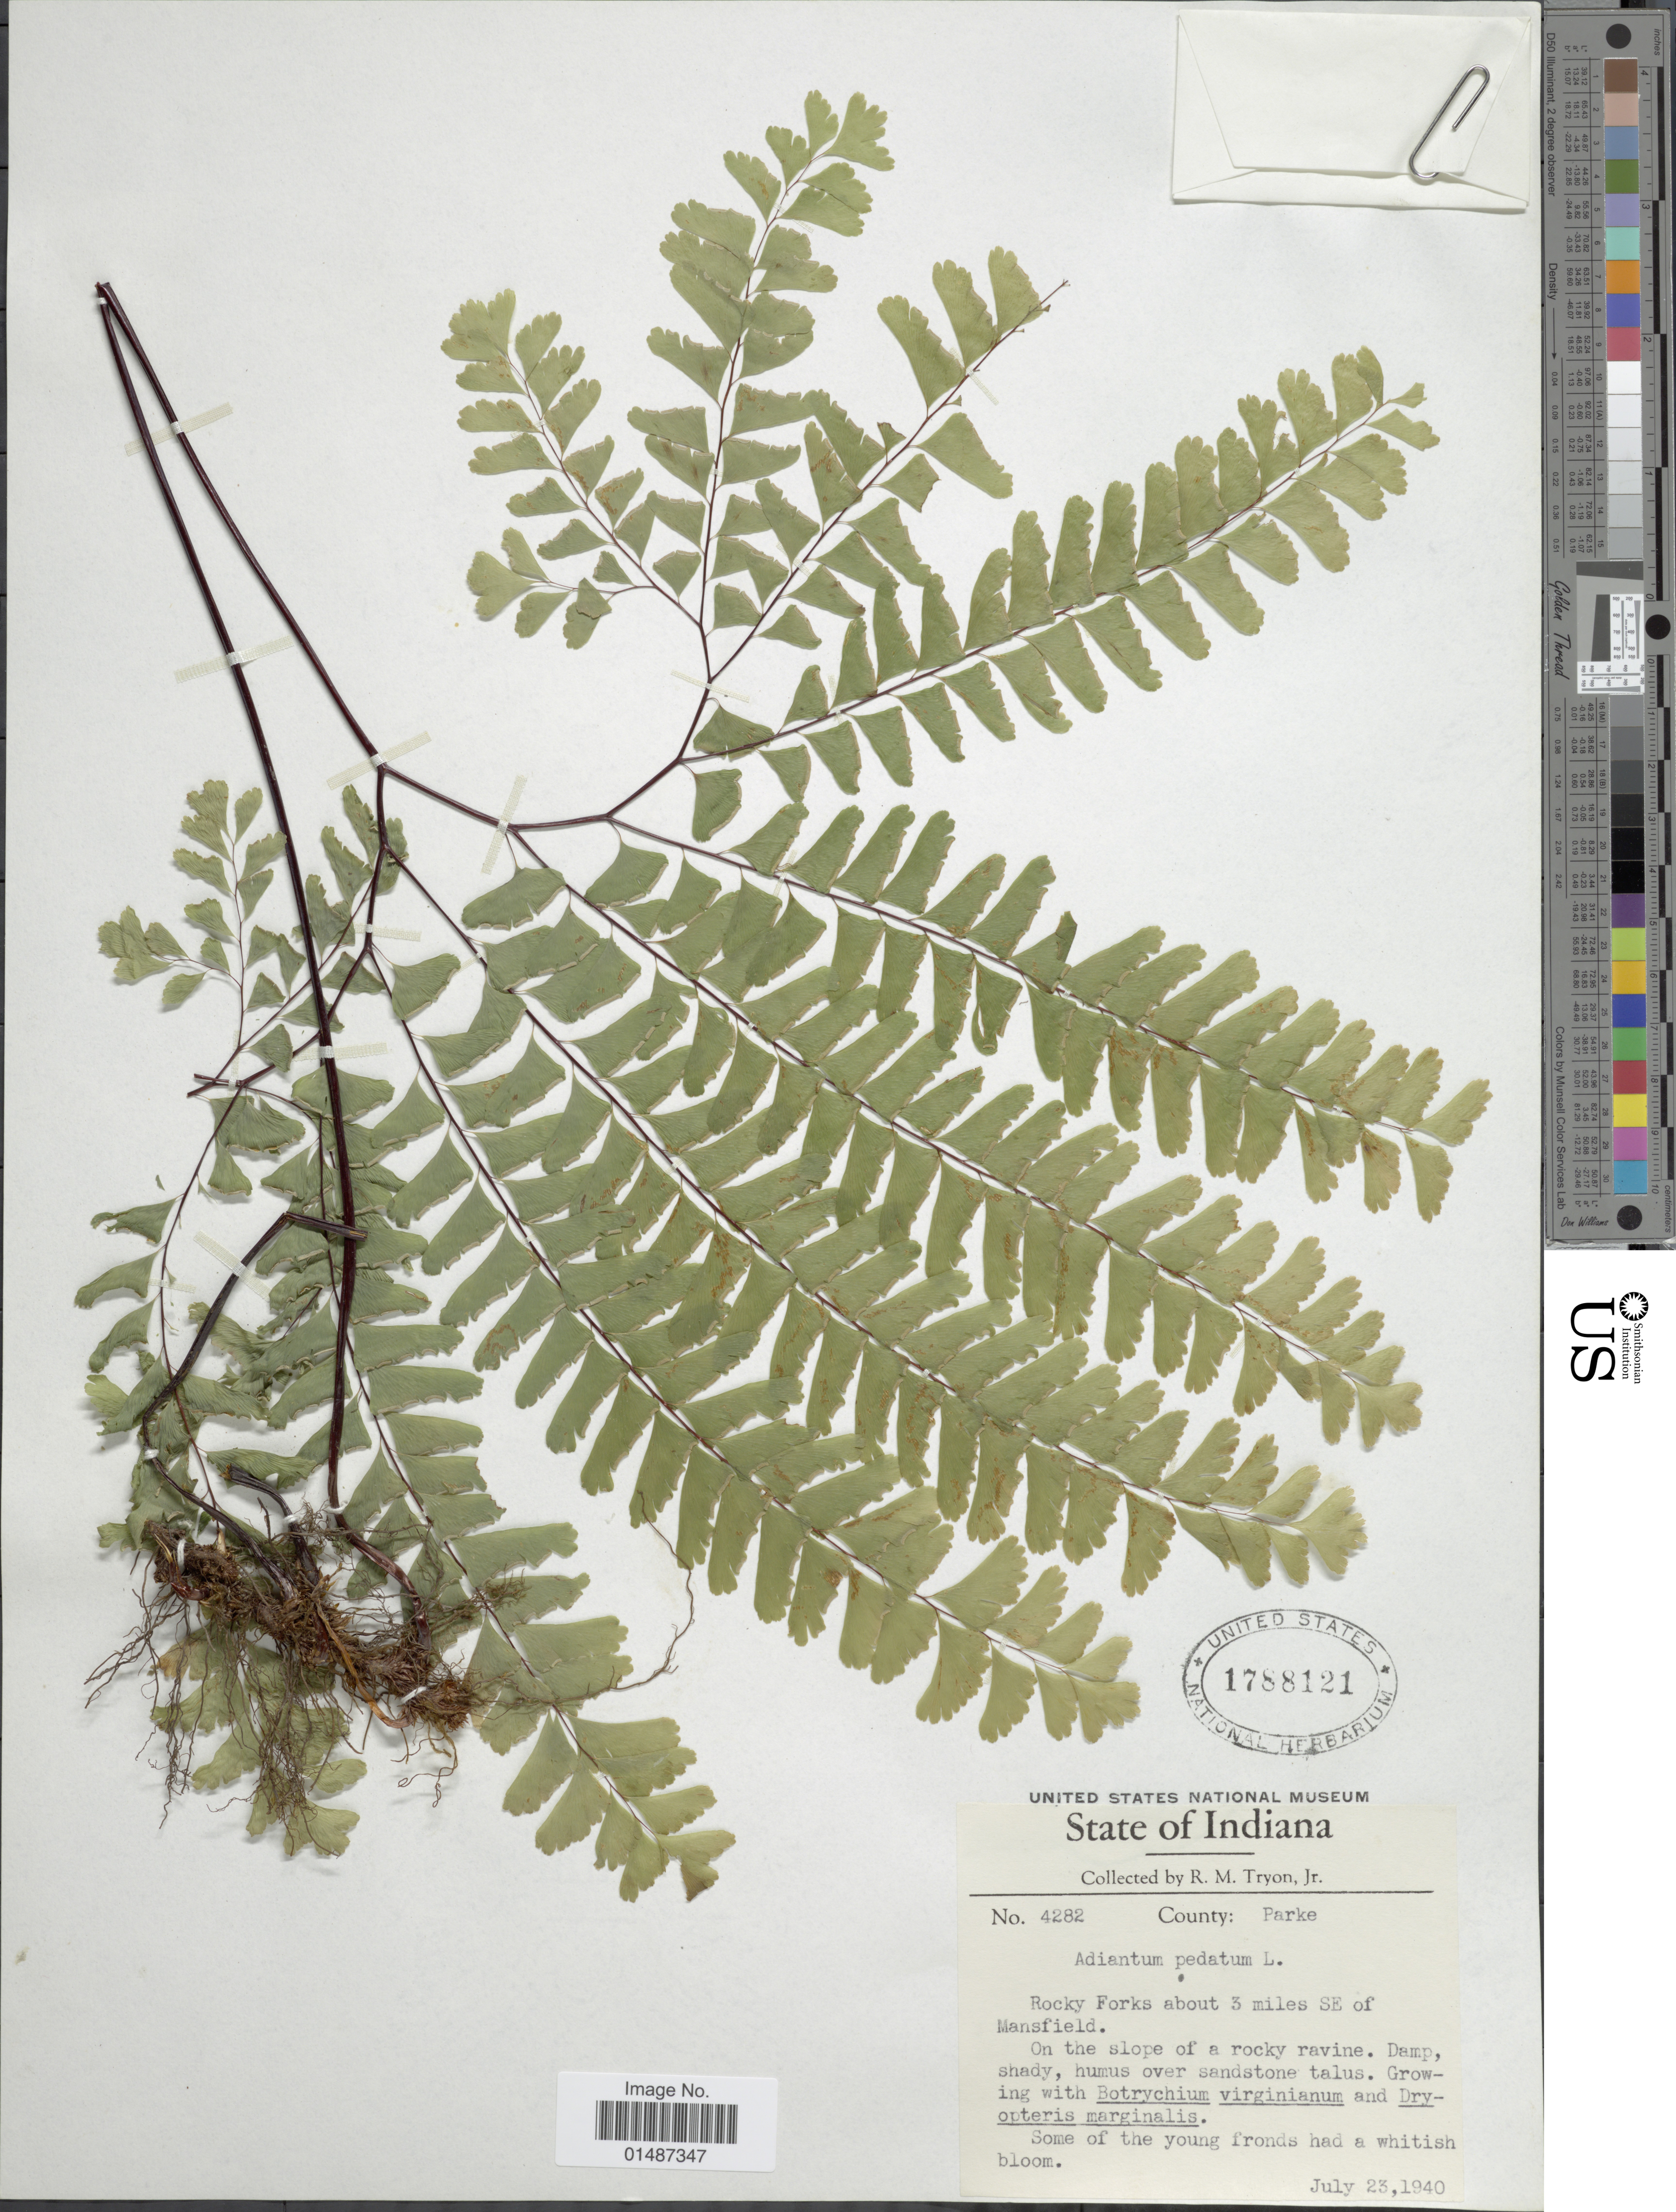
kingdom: Plantae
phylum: Tracheophyta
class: Polypodiopsida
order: Polypodiales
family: Pteridaceae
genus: Adiantum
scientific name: Adiantum pedatum var. pedatum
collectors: R. M. Tryon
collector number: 4282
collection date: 1940-07-23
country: United States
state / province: Indiana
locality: County: Parke. Rocky Forks about 3 miles SE of Mansfield. On the slope of a rocky ravine.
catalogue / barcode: US 1788121